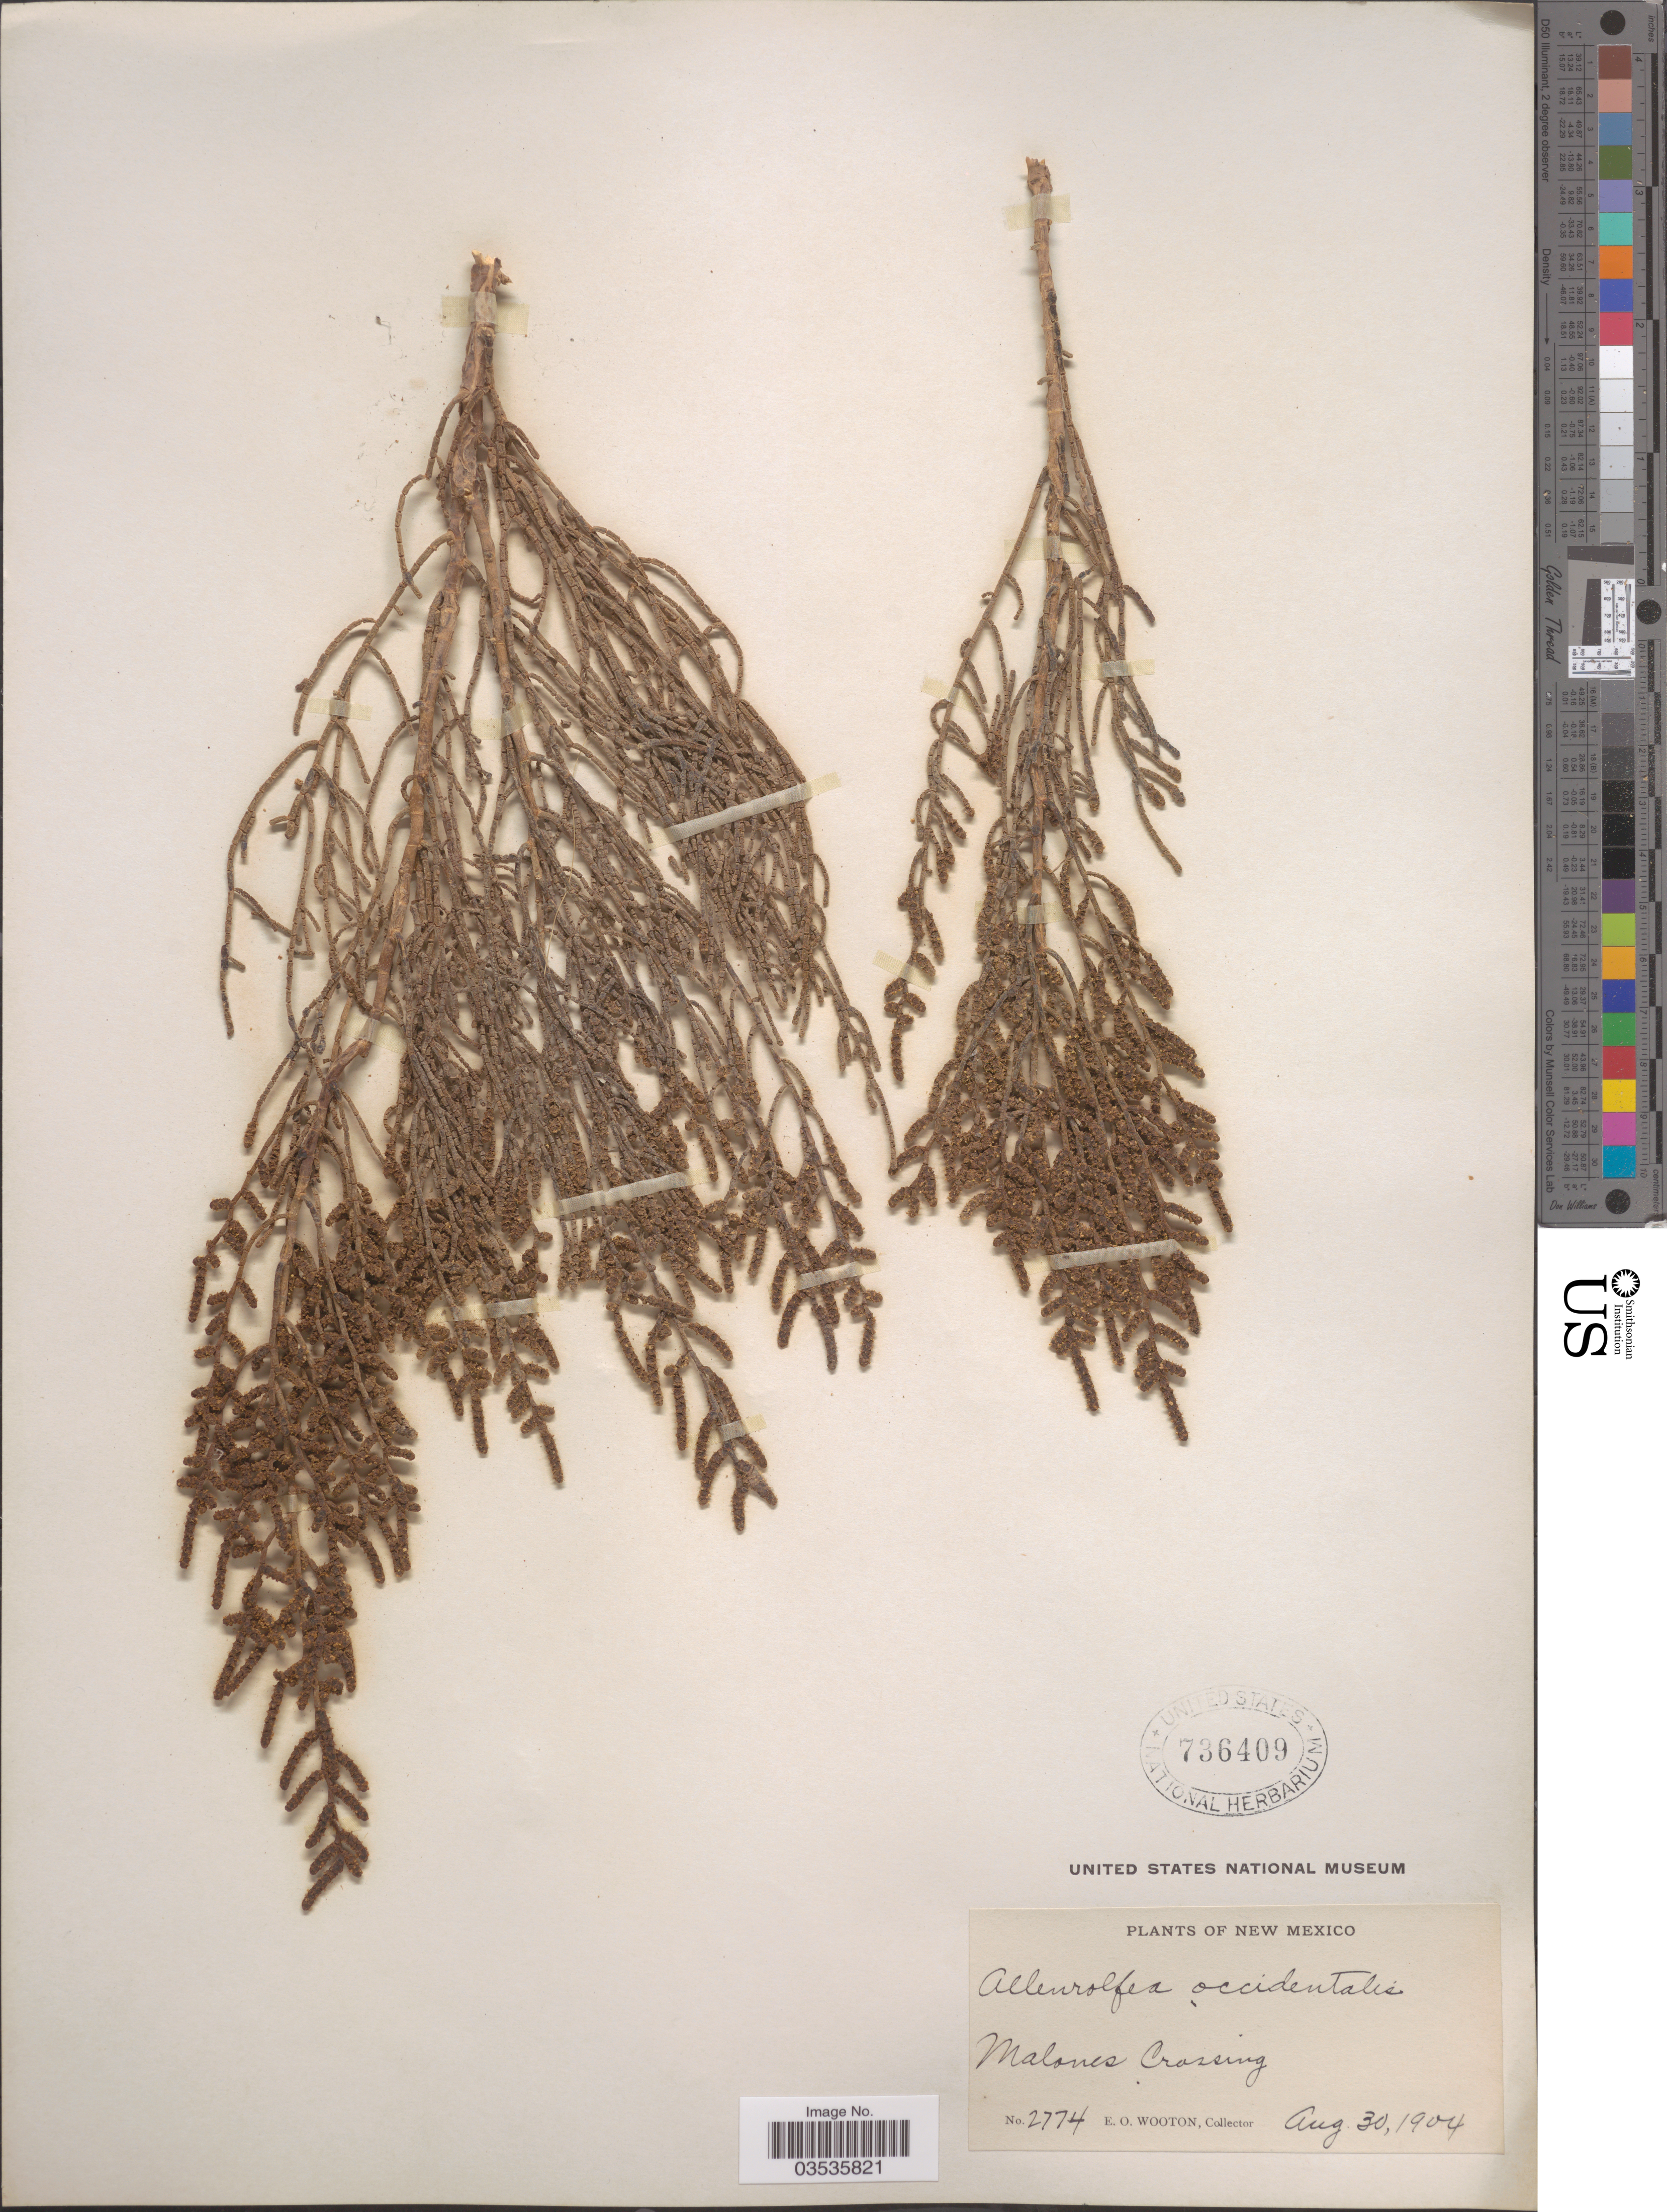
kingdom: Plantae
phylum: Tracheophyta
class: Magnoliopsida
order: Caryophyllales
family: Amaranthaceae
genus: Allenrolfea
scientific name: Allenrolfea occidentalis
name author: (S. Watson) Kuntze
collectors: E. O. Wooton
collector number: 2774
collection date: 1904-08-30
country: United States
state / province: New Mexico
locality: Malones Crossing.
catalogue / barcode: US 736409